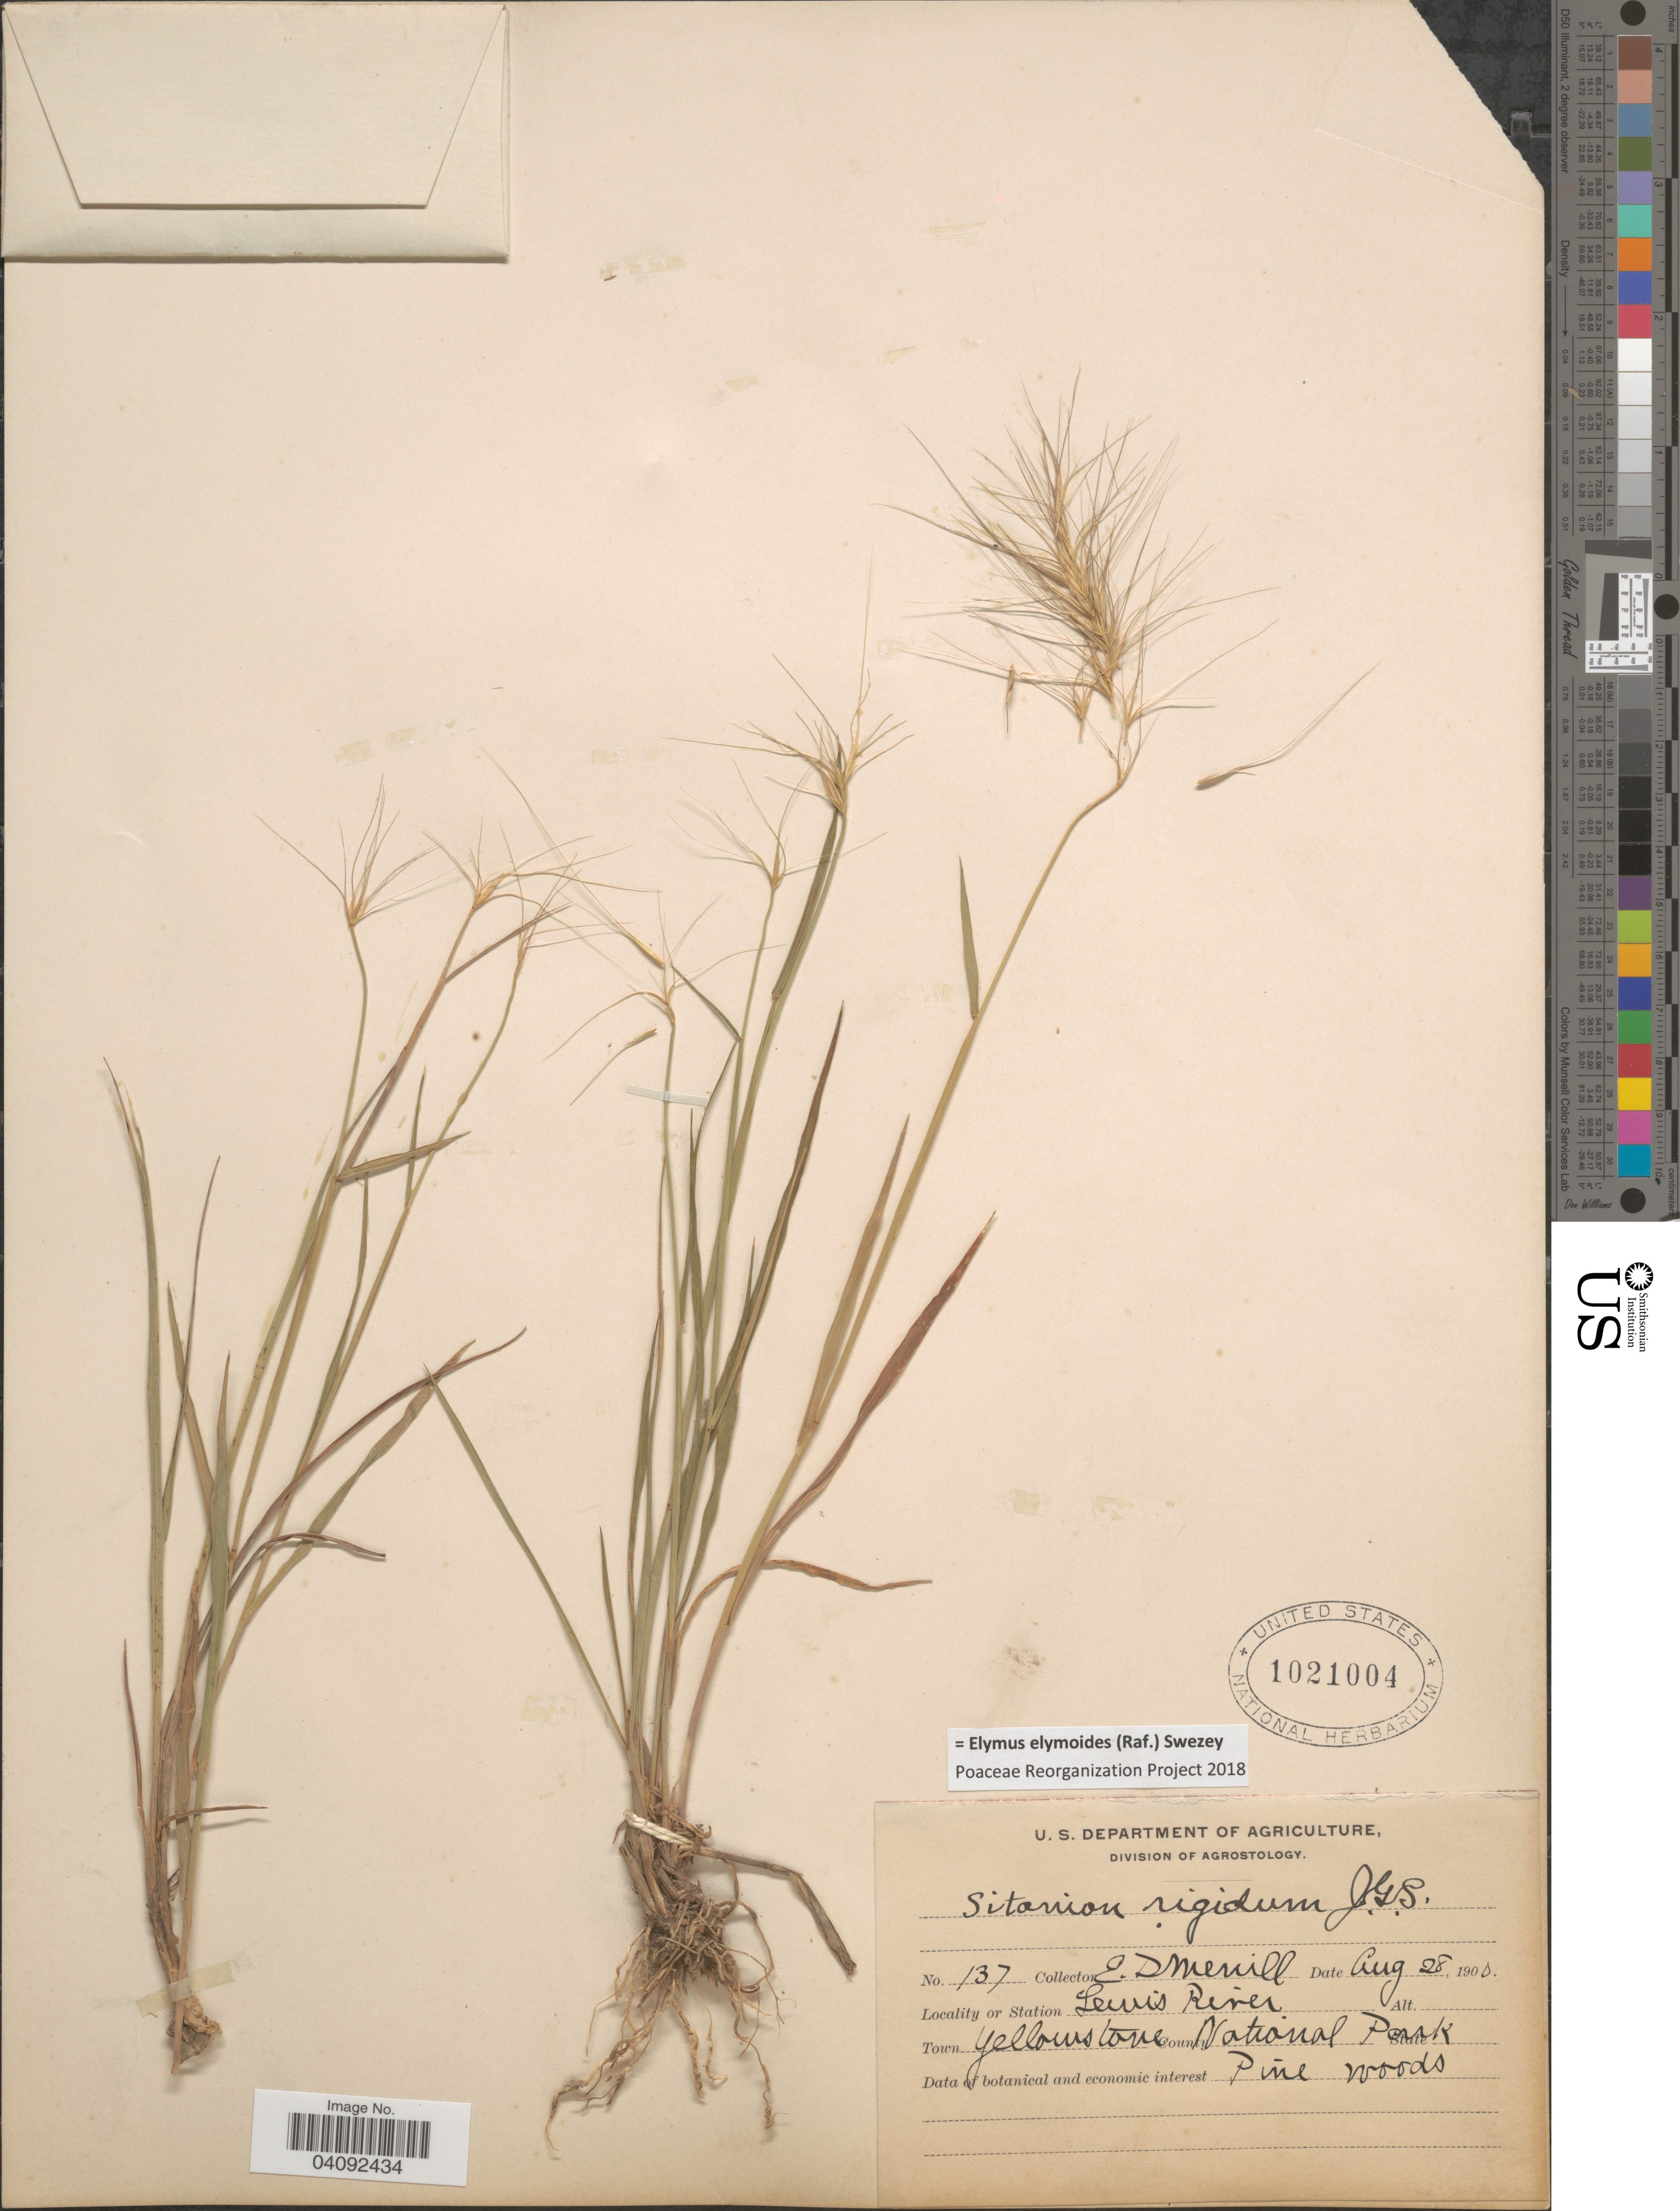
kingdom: Plantae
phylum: Tracheophyta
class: Liliopsida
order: Poales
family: Poaceae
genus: Elymus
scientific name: Elymus elymoides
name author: (Raf.) Swezey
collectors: E. D. Merrill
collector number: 137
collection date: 1900-08-28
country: United States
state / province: Wyoming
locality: Lewis River. Town Yellowstone National Park.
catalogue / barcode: US 1021004